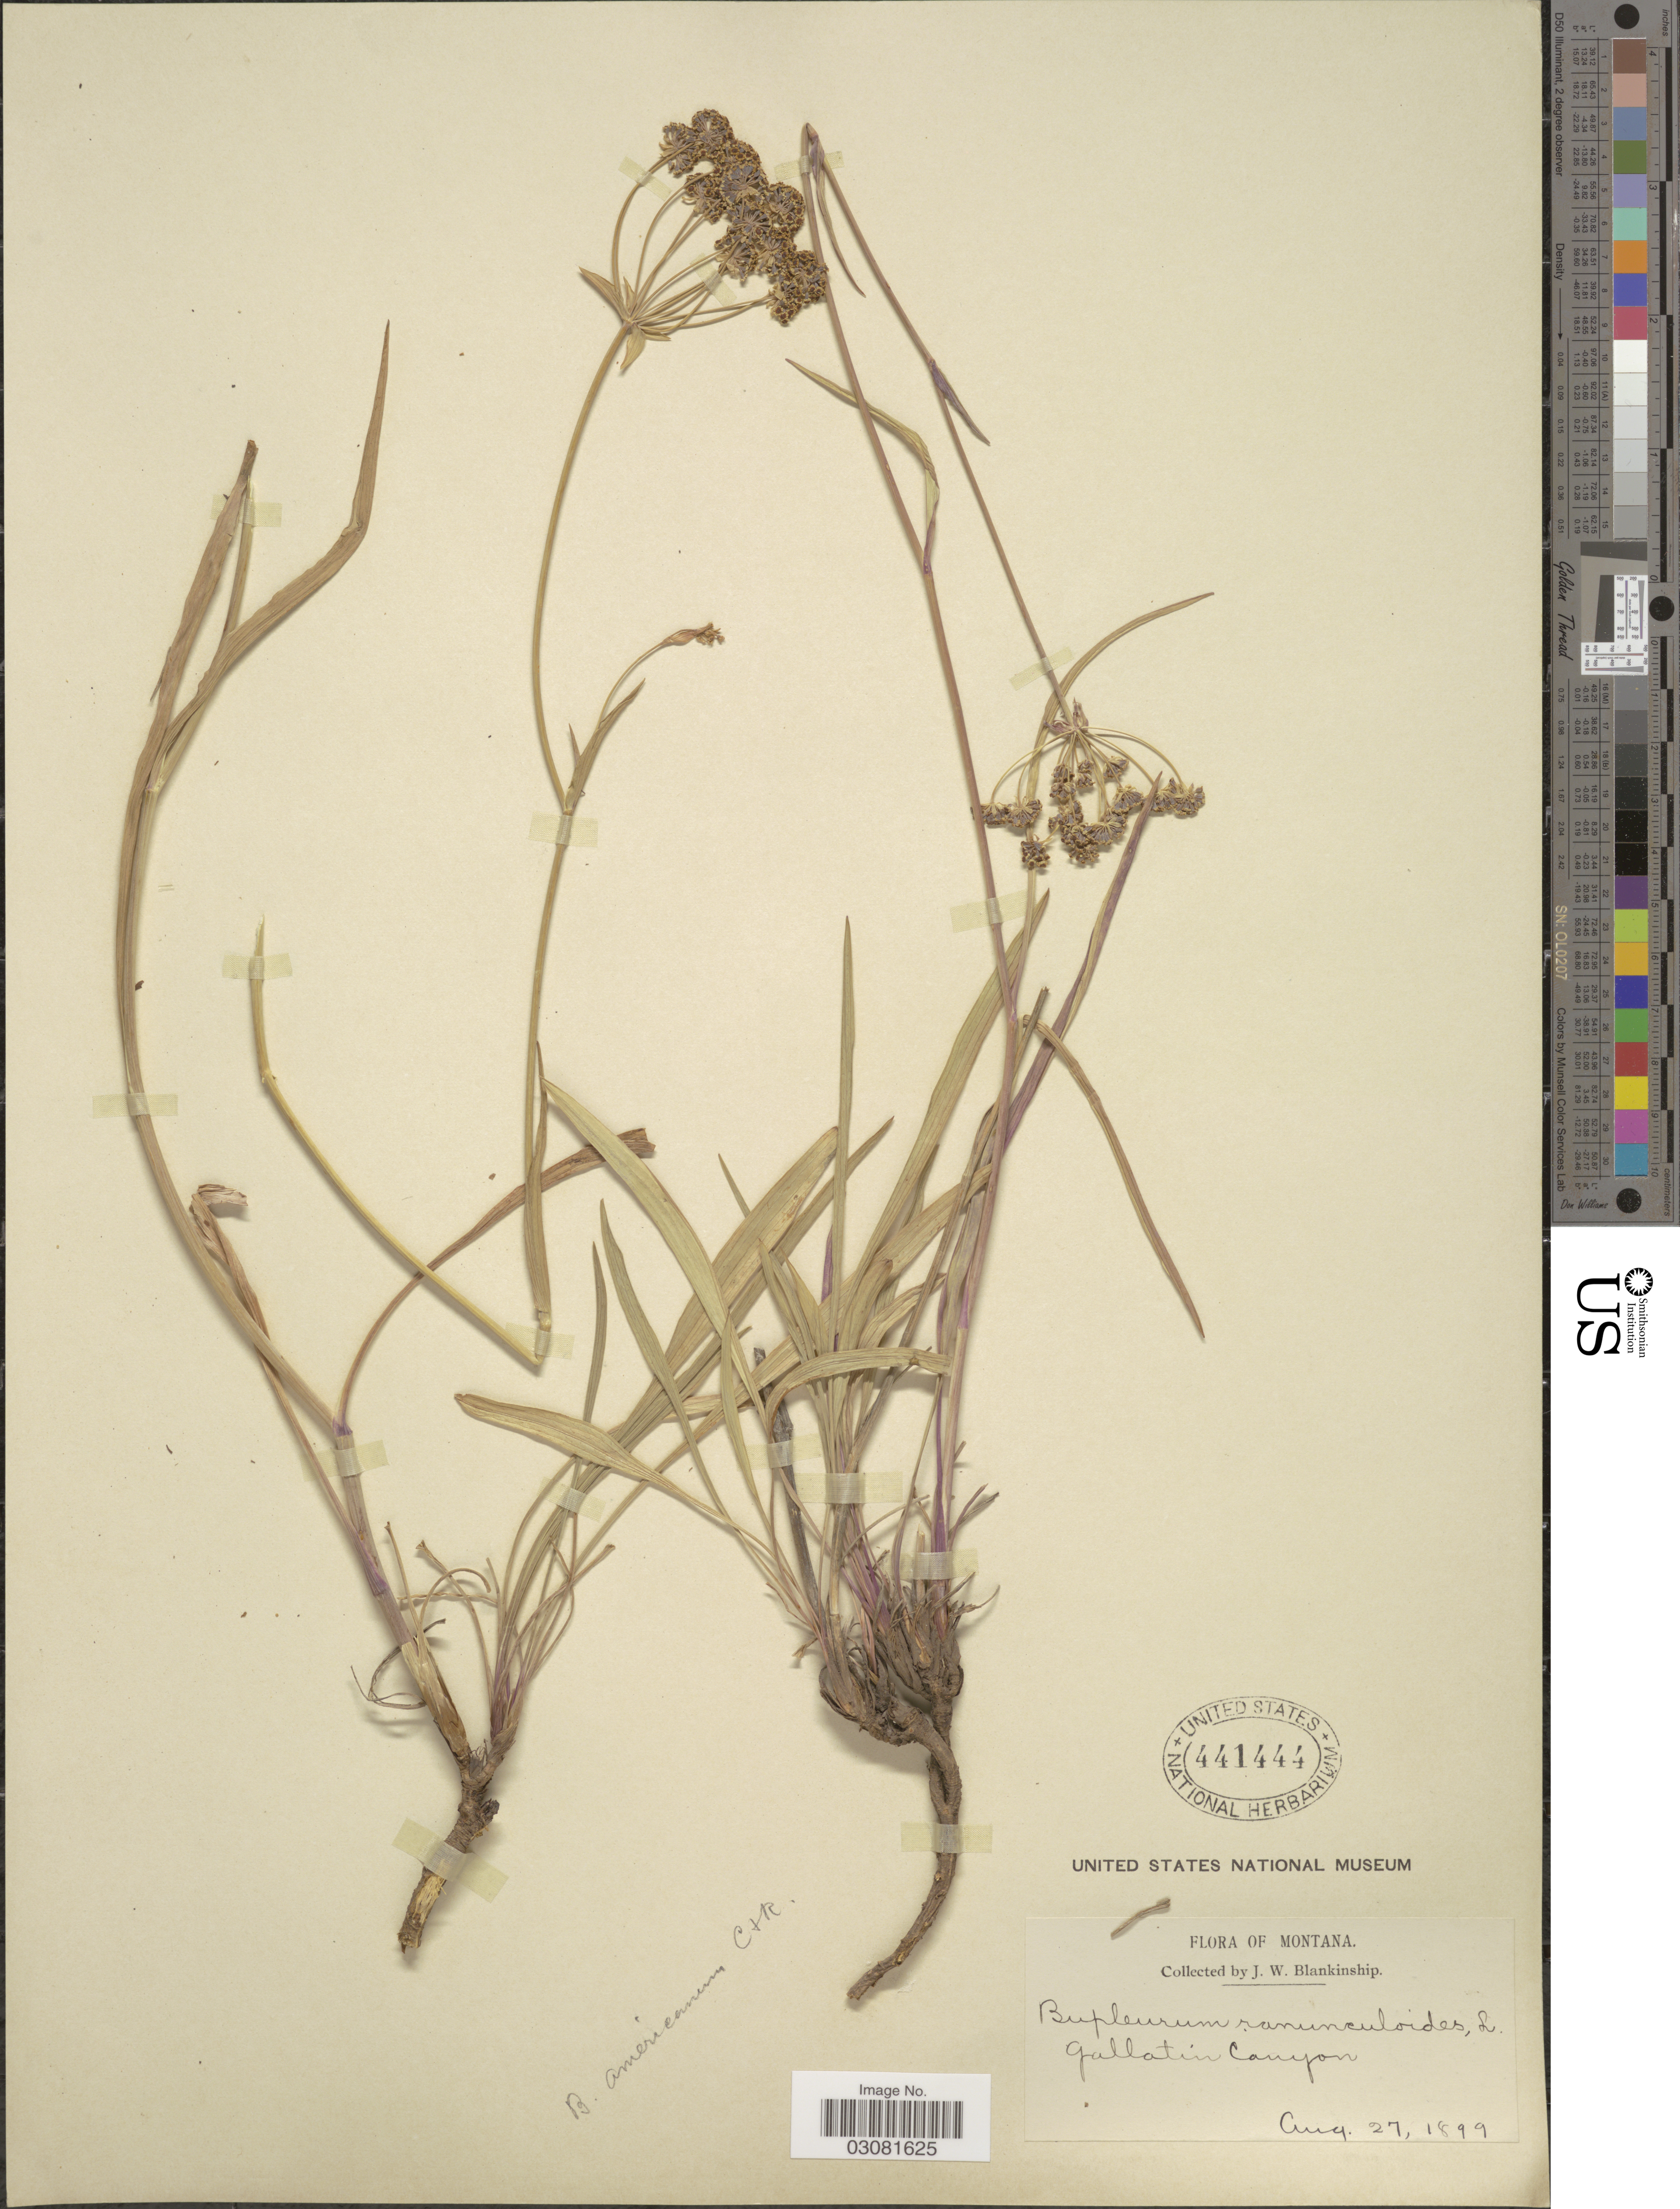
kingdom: Plantae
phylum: Tracheophyta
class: Magnoliopsida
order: Apiales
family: Apiaceae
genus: Bupleurum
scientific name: Bupleurum americanum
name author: J.M. Coult. & Rose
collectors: J. W. Blankinship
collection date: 1899-08-27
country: United States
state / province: Montana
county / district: Gallatin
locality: Gallatin Canyon.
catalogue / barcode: US 441444